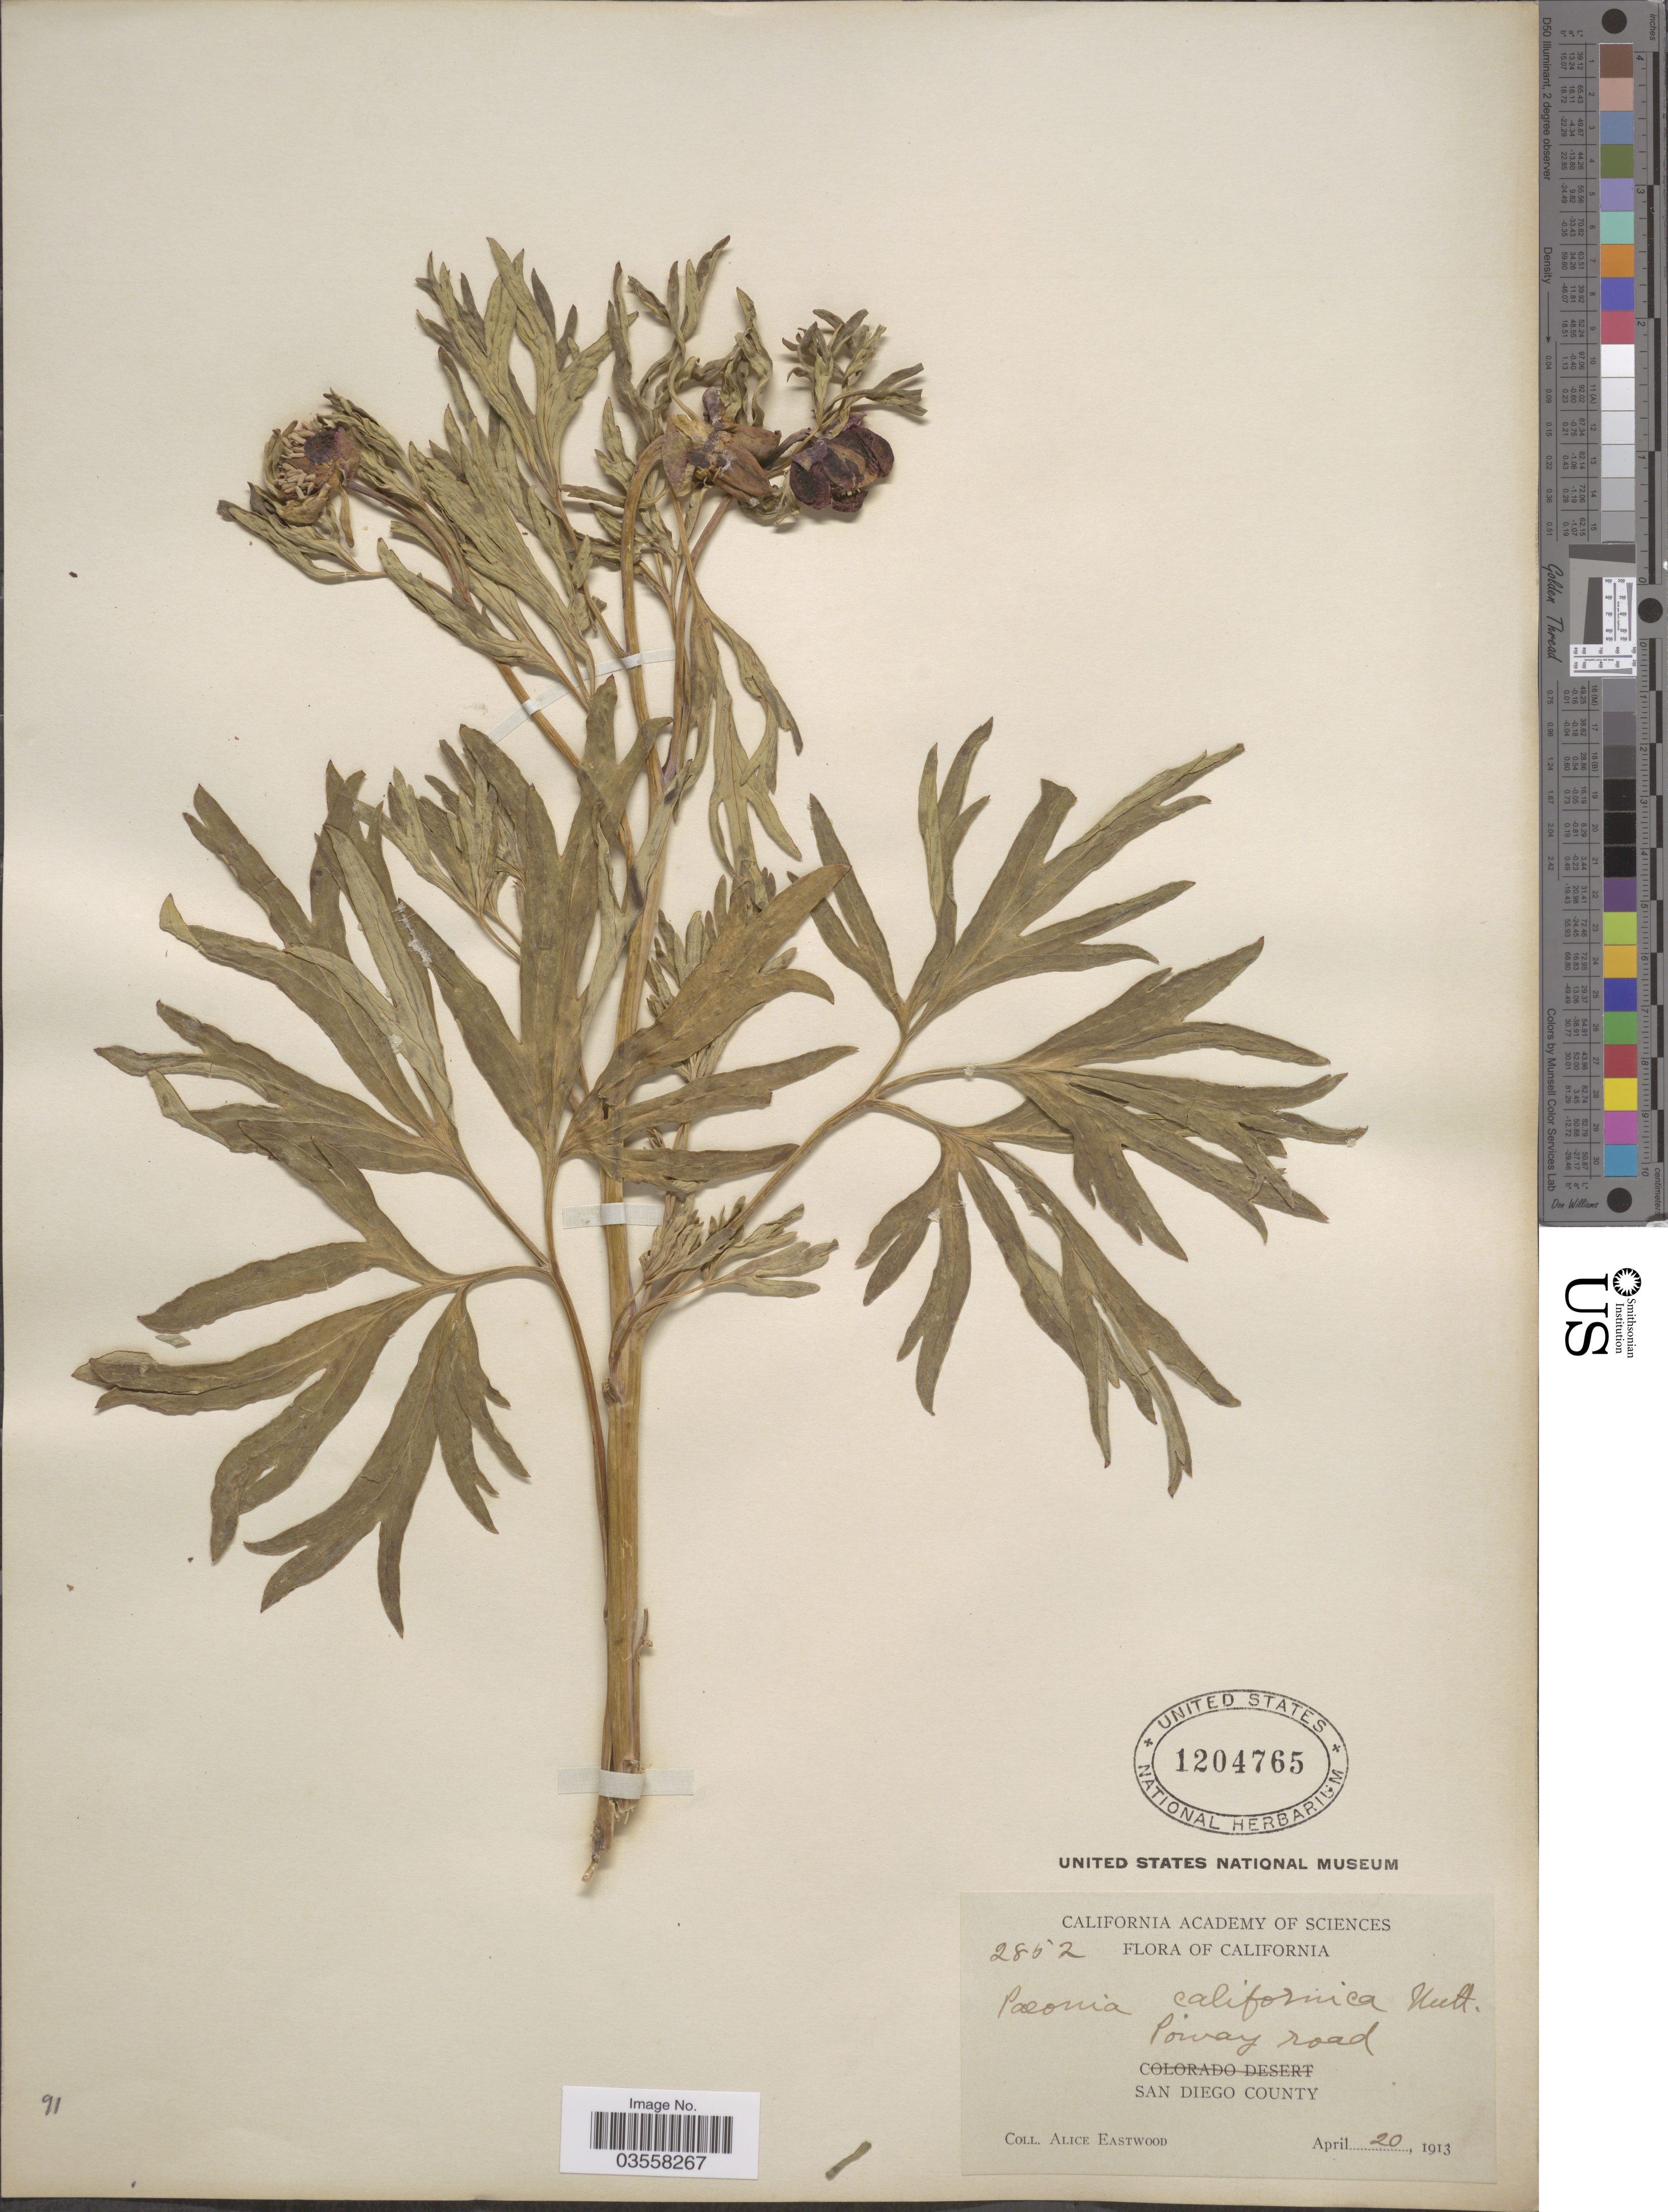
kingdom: Plantae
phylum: Tracheophyta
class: Magnoliopsida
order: Saxifragales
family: Paeoniaceae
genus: Paeonia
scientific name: Paeonia brownii subsp. californica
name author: (Nutt. ex Torr. & A. Gray) Abrams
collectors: A. Eastwood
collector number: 2852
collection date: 1913-04-20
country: United States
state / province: California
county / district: San Diego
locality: Poway road. San Diego County.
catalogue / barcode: US 1204765